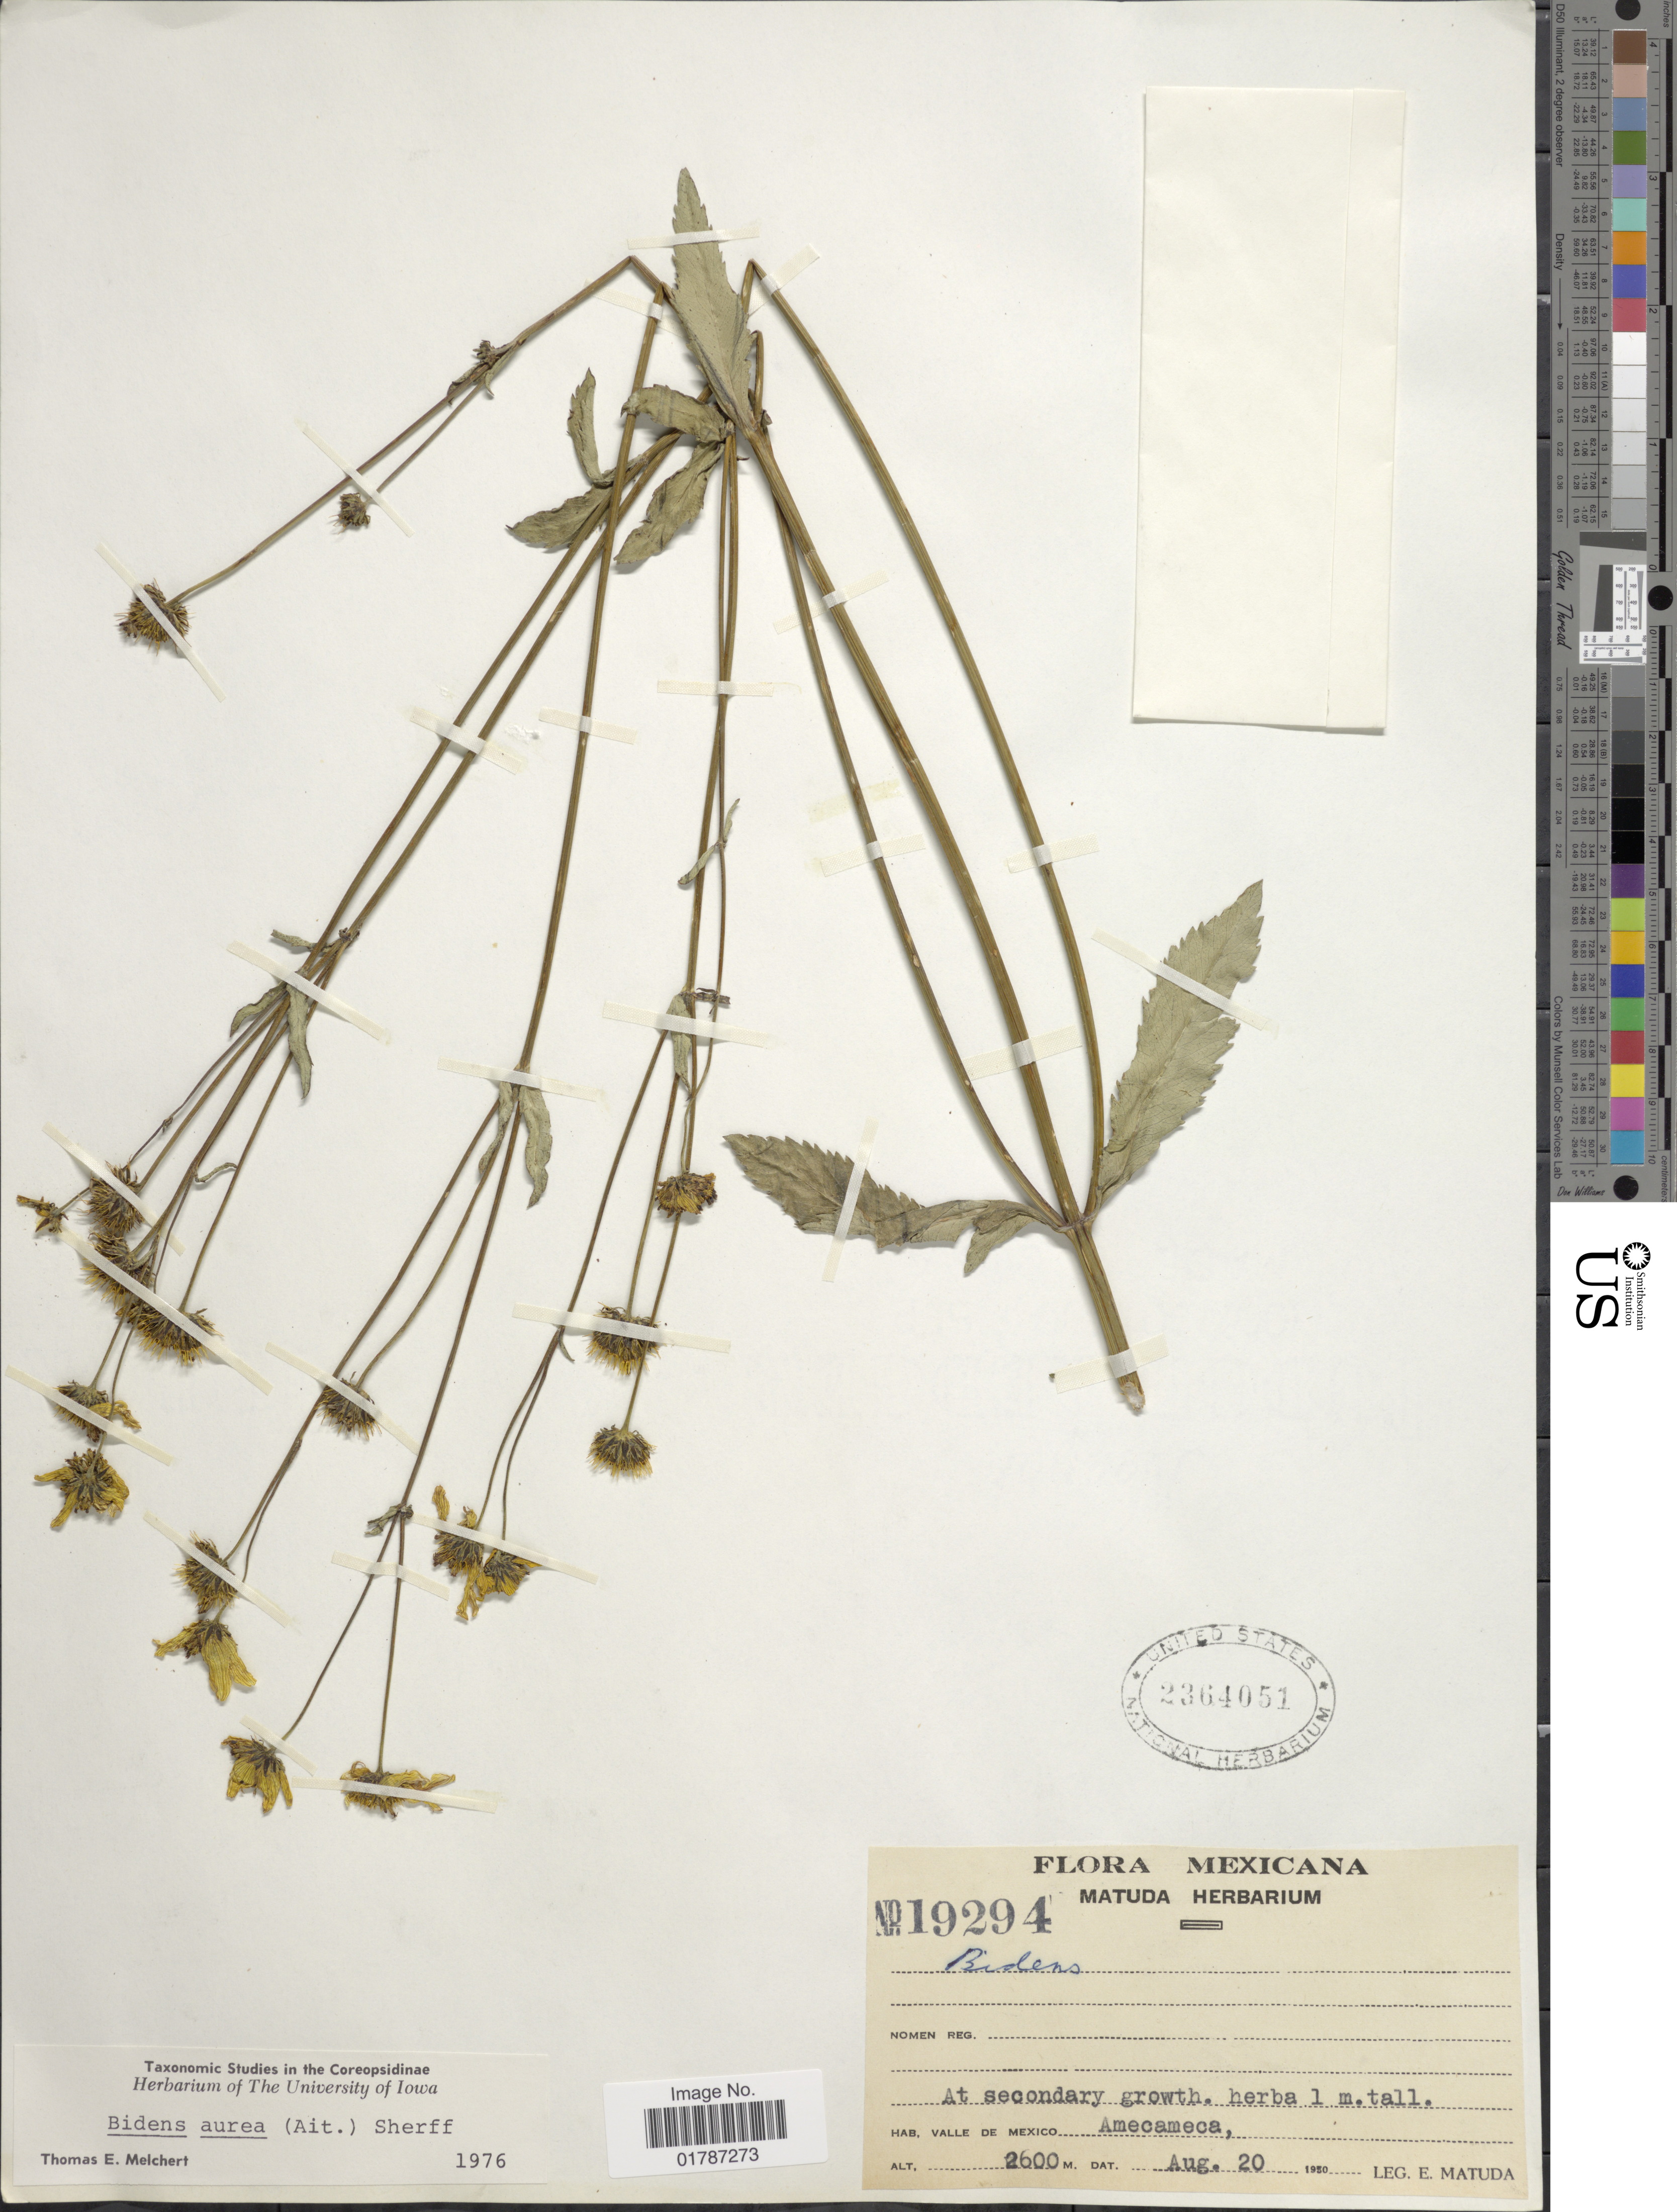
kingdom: Plantae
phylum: Tracheophyta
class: Magnoliopsida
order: Asterales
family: Asteraceae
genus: Bidens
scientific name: Bidens aurea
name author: (Aiton) Sherff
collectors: E. Matuda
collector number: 19294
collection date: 1950-08-20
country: Mexico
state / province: México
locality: Valle de Mexico, Amecameca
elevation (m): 2600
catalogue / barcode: US 2364051